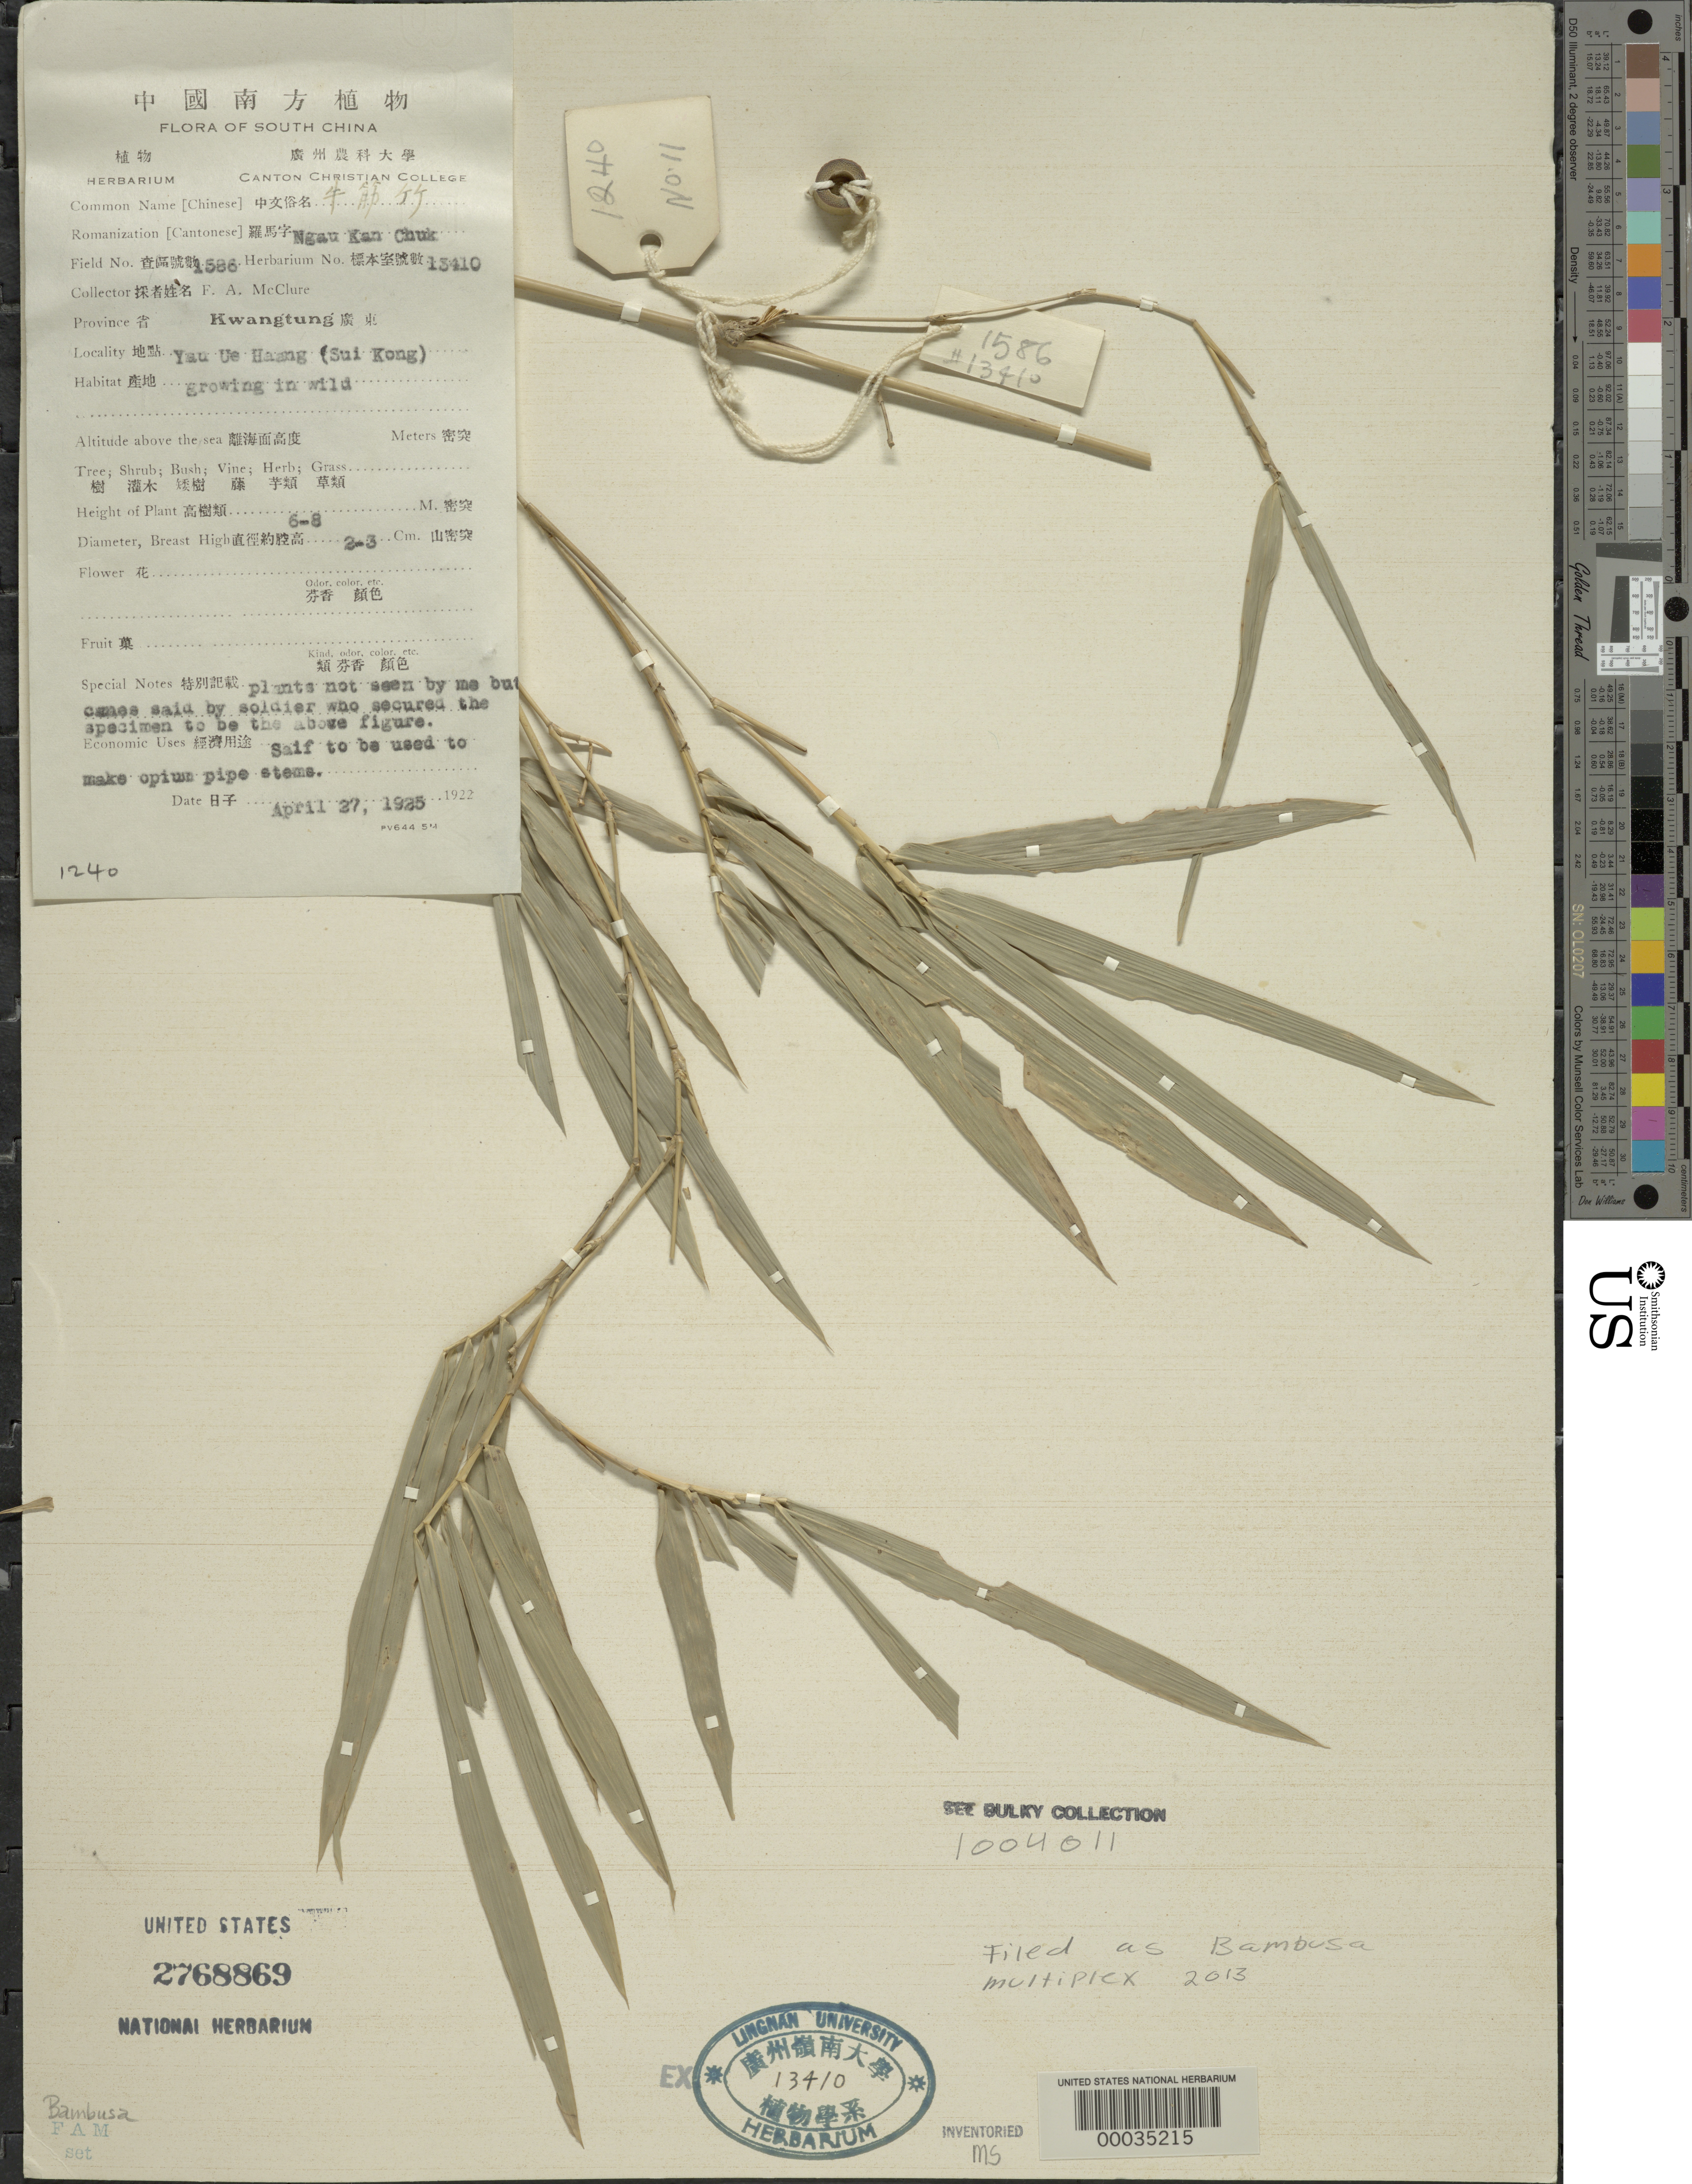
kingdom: Plantae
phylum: Tracheophyta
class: Liliopsida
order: Poales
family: Poaceae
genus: Bambusa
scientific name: Bambusa multiplex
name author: (Lour.) Raeusch. ex Schult. & Schult. f.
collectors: F. A. McClure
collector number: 1586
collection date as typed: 27 Apr 1925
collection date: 1925-04-27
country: China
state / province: Guangdong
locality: Yau ue haang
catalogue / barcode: US 2768869